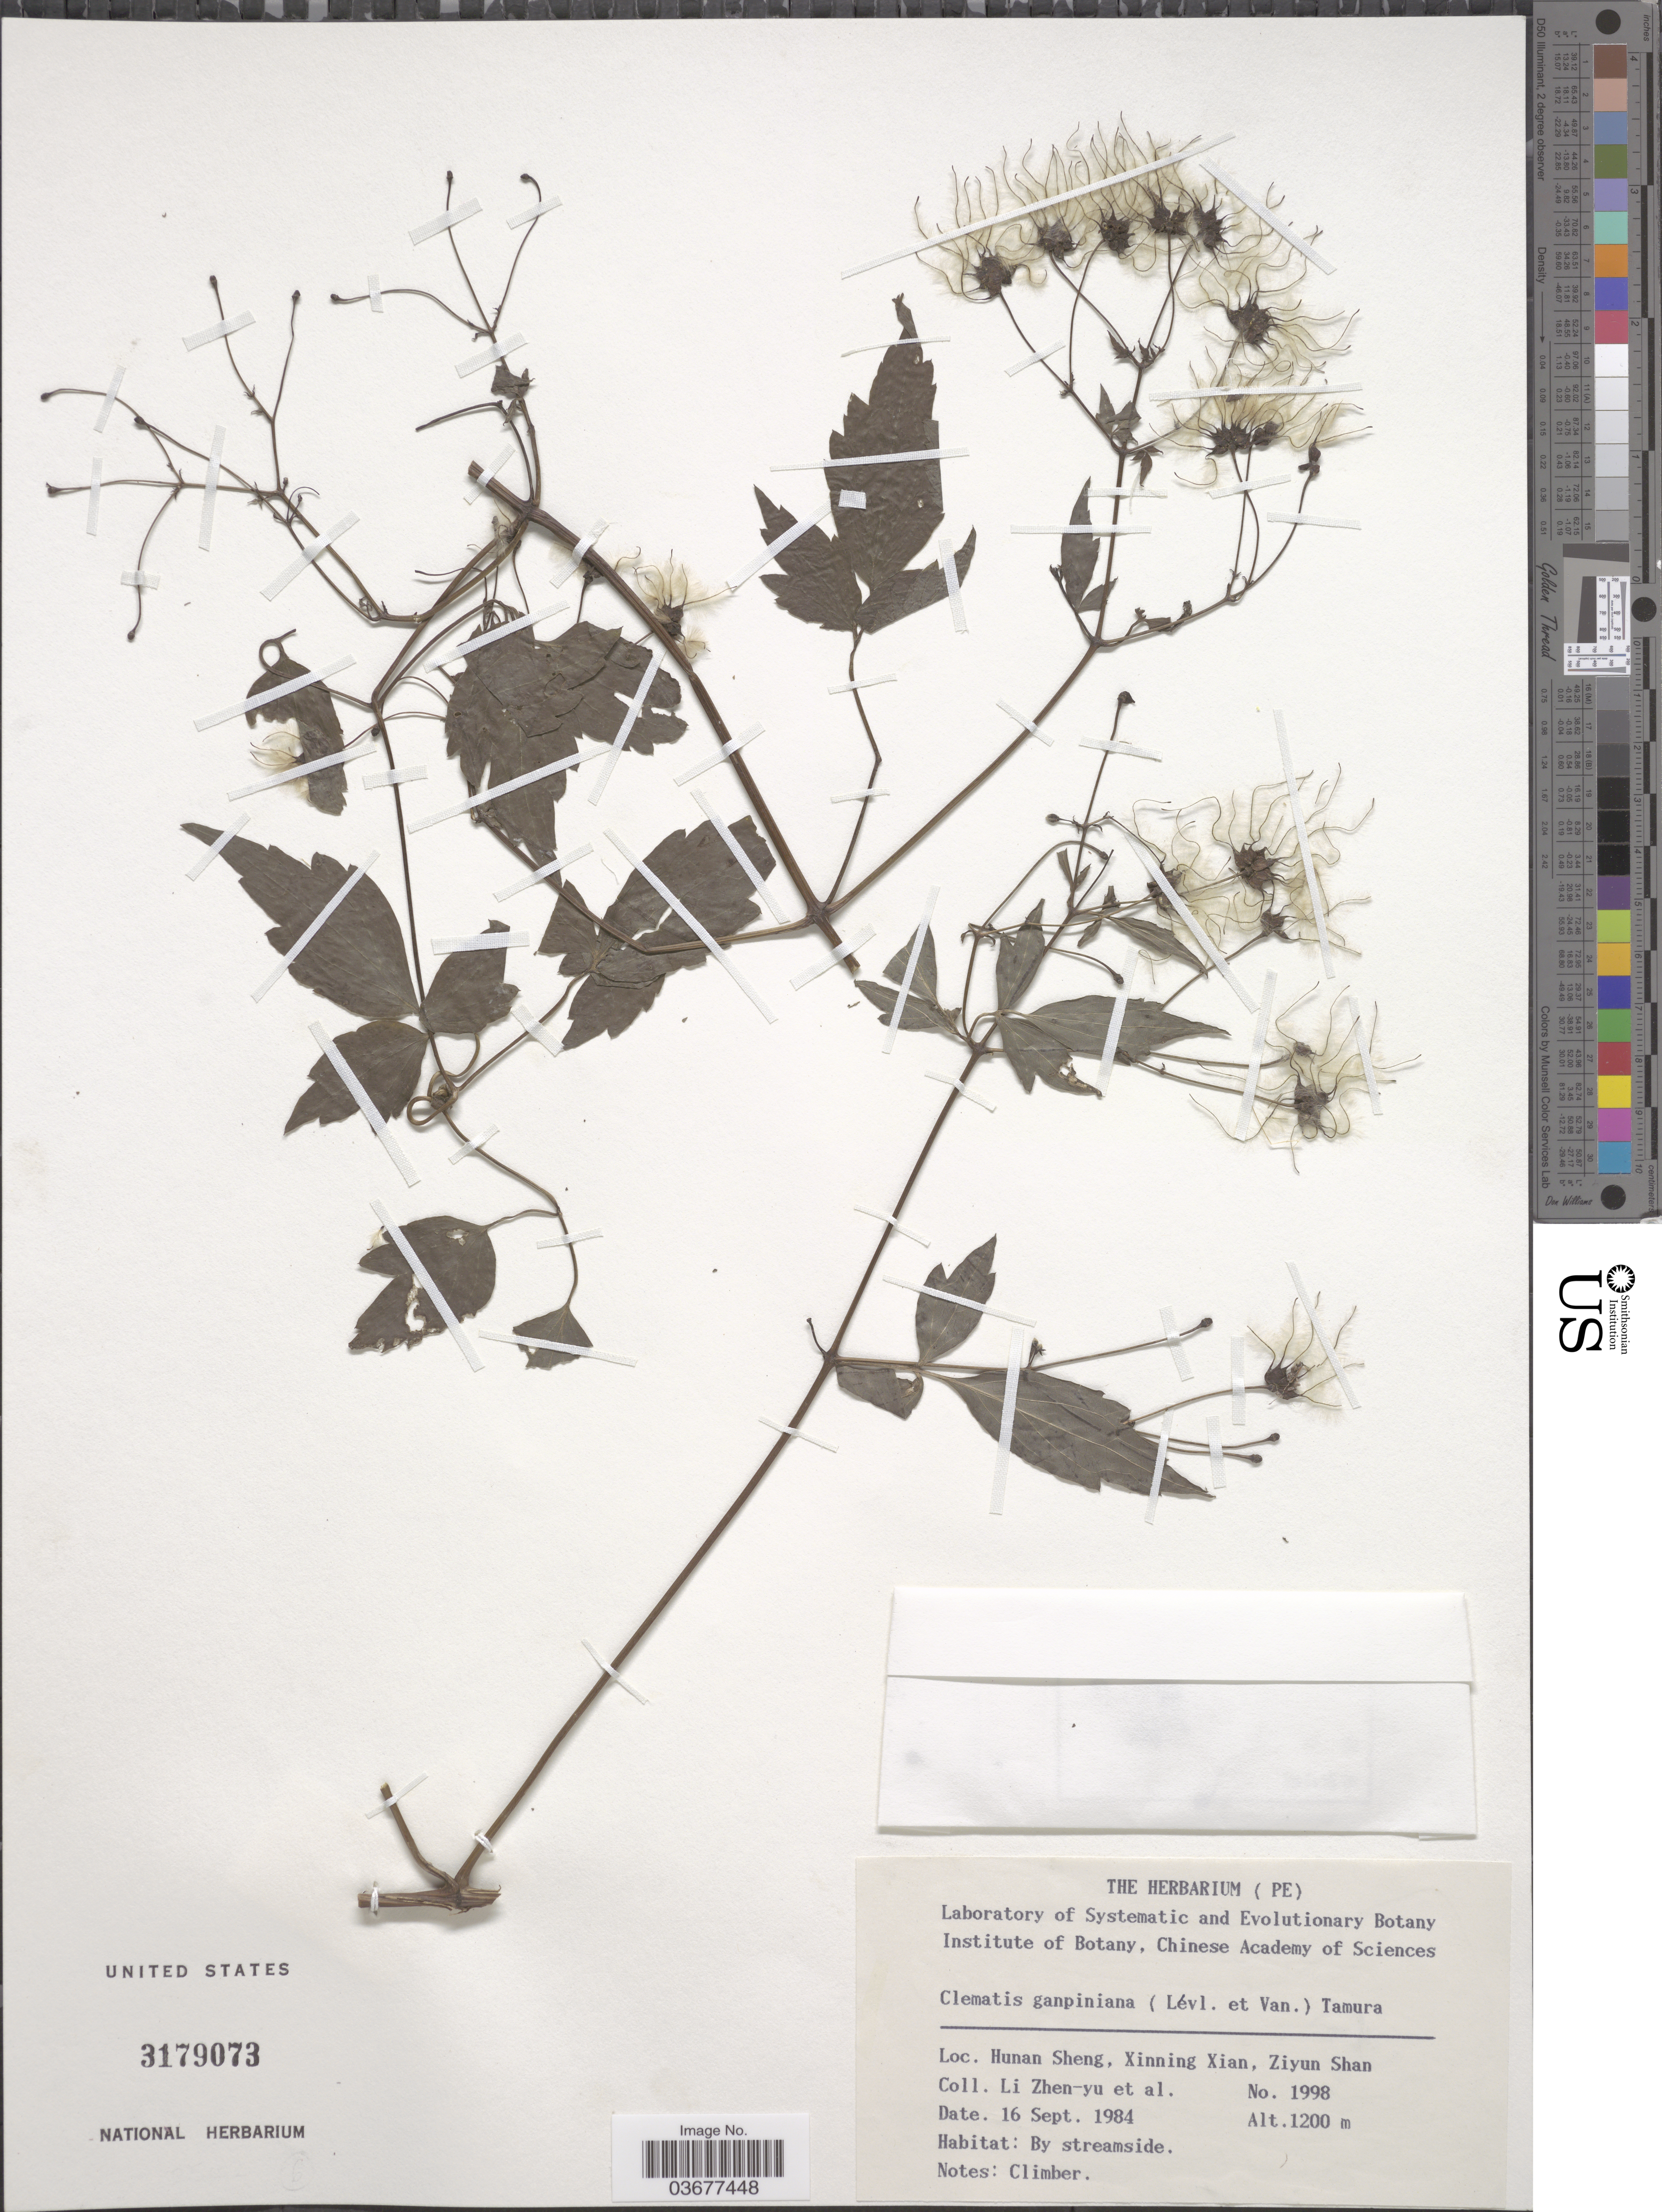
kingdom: Plantae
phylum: Tracheophyta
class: Magnoliopsida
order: Ranunculales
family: Ranunculaceae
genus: Clematis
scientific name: Clematis puberula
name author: Hook. f. & Thomson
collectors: Z. Y. Li & et al.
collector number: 1998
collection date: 1984-09-16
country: China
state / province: Hunan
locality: Hunan Sheng, Xinning Xian, Ziyun Shan.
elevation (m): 1200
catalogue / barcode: US 3179073